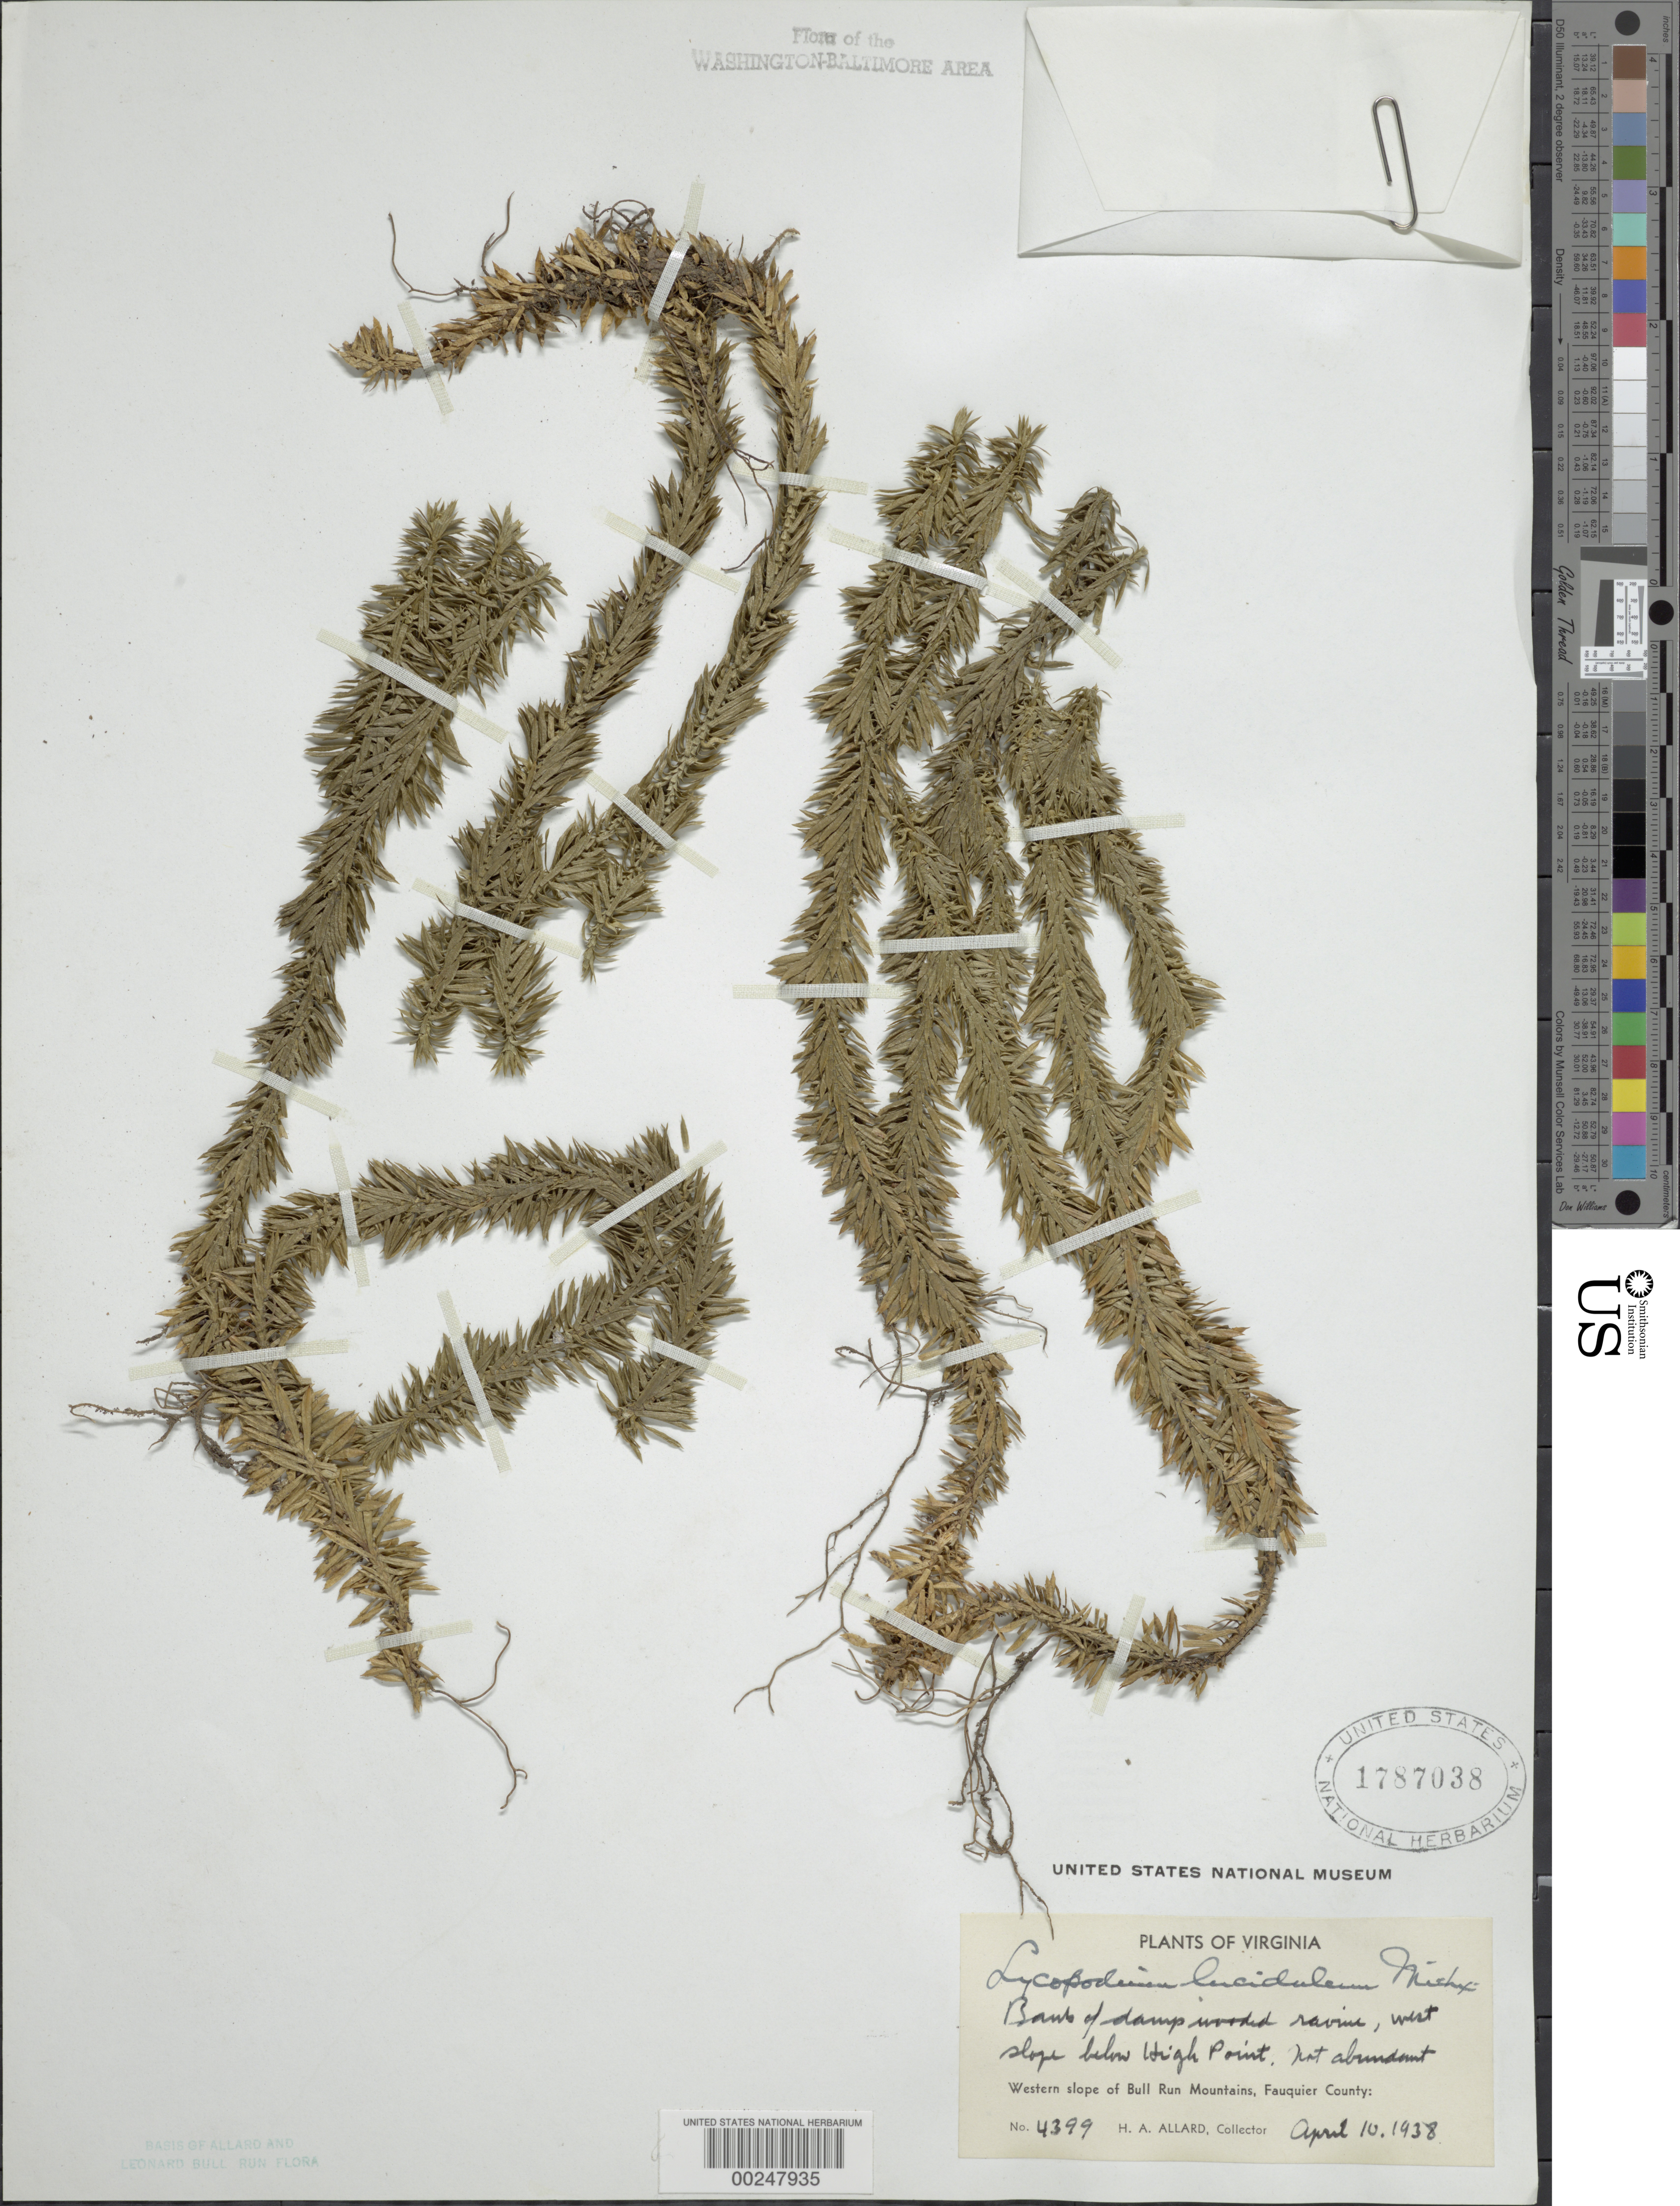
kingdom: Plantae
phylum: Tracheophyta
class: Lycopodiopsida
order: Lycopodiales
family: Lycopodiaceae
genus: Huperzia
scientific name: Huperzia lucidula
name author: (Michx.) Trevis.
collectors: H. A. Allard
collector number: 4399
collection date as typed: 10 Apr 1938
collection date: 1938-04-10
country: United States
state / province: Virginia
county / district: Fauquier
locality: West slope below High Point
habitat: Banks of damp wooded ravine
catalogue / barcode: US 1787038